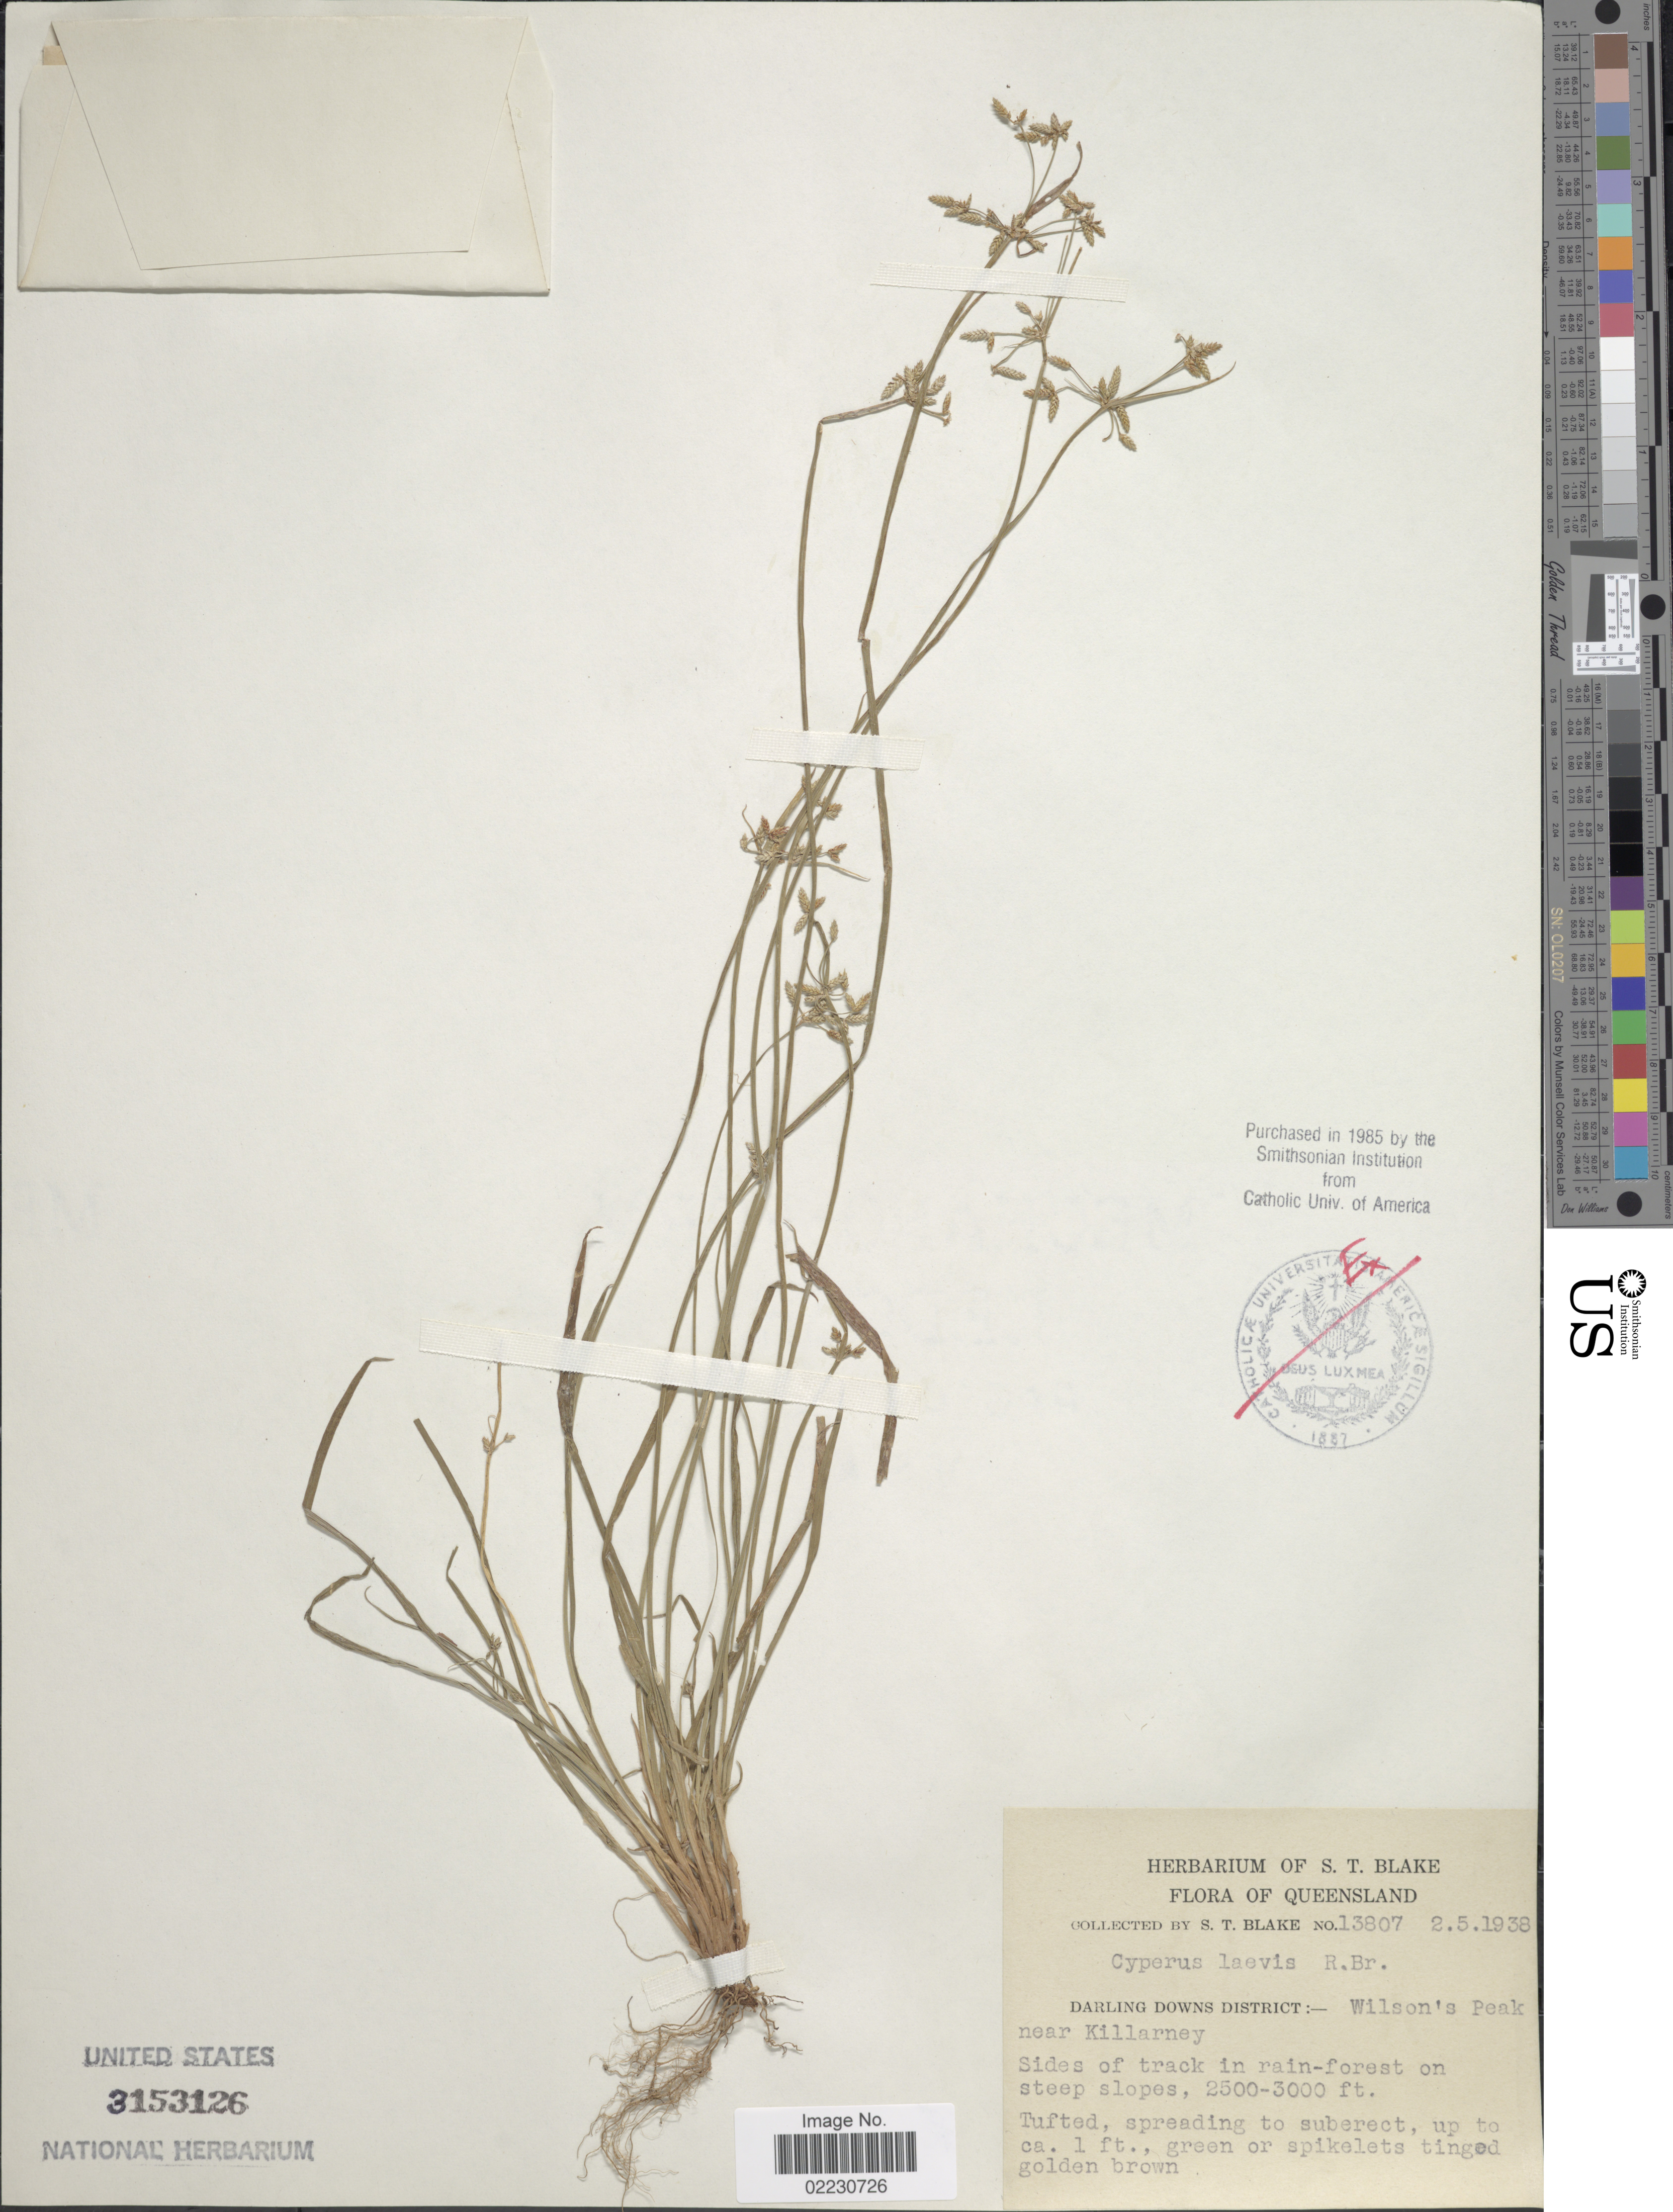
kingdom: Plantae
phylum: Tracheophyta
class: Liliopsida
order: Poales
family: Cyperaceae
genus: Cyperus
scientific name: Cyperus laevis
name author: R. Br.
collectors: S. T. Blake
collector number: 13807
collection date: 1938-05-02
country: Australia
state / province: Queensland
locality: Darling Downs District:- Wilson's Peak near Killarney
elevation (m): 762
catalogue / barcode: US 3153126